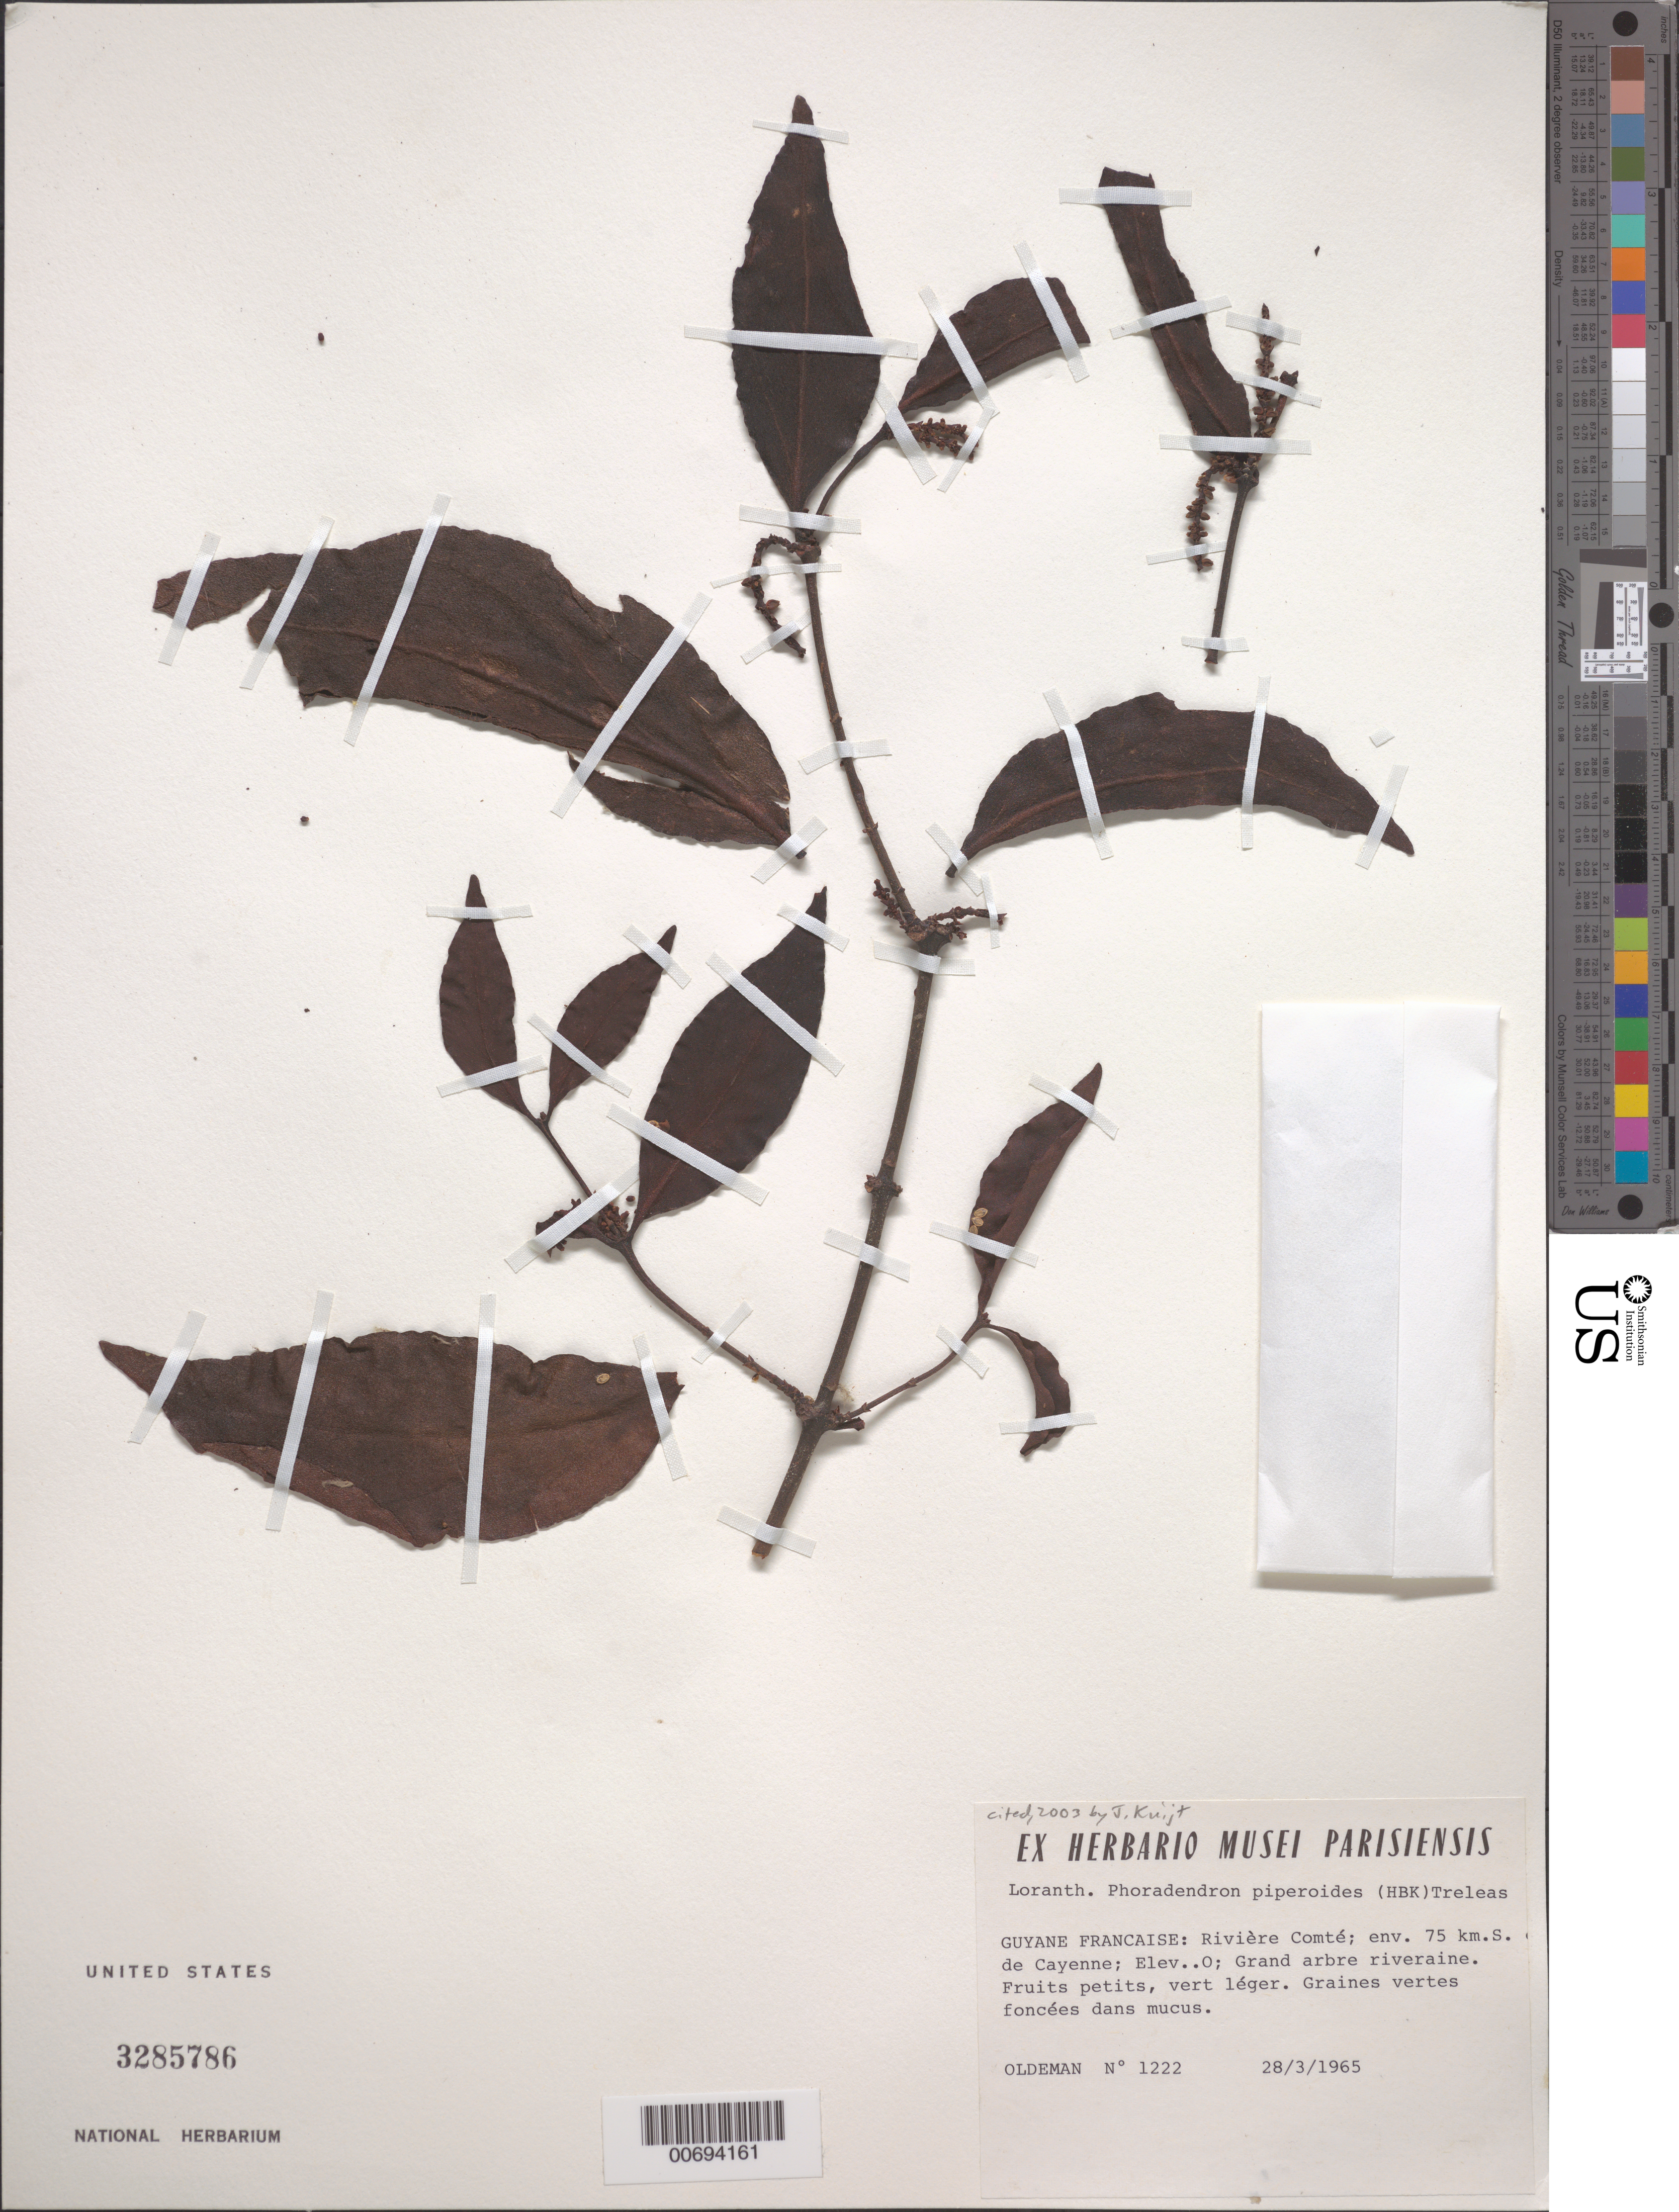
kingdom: Plantae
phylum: Tracheophyta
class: Magnoliopsida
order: Santalales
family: Viscaceae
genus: Phoradendron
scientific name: Phoradendron piperoides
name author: (Kunth) Trel.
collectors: R. Oldeman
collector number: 1222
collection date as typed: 28-Mar-65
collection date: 1965-03-28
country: French Guiana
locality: Rivière Comté, env. 75 km S de Cayenne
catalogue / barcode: US 3285786